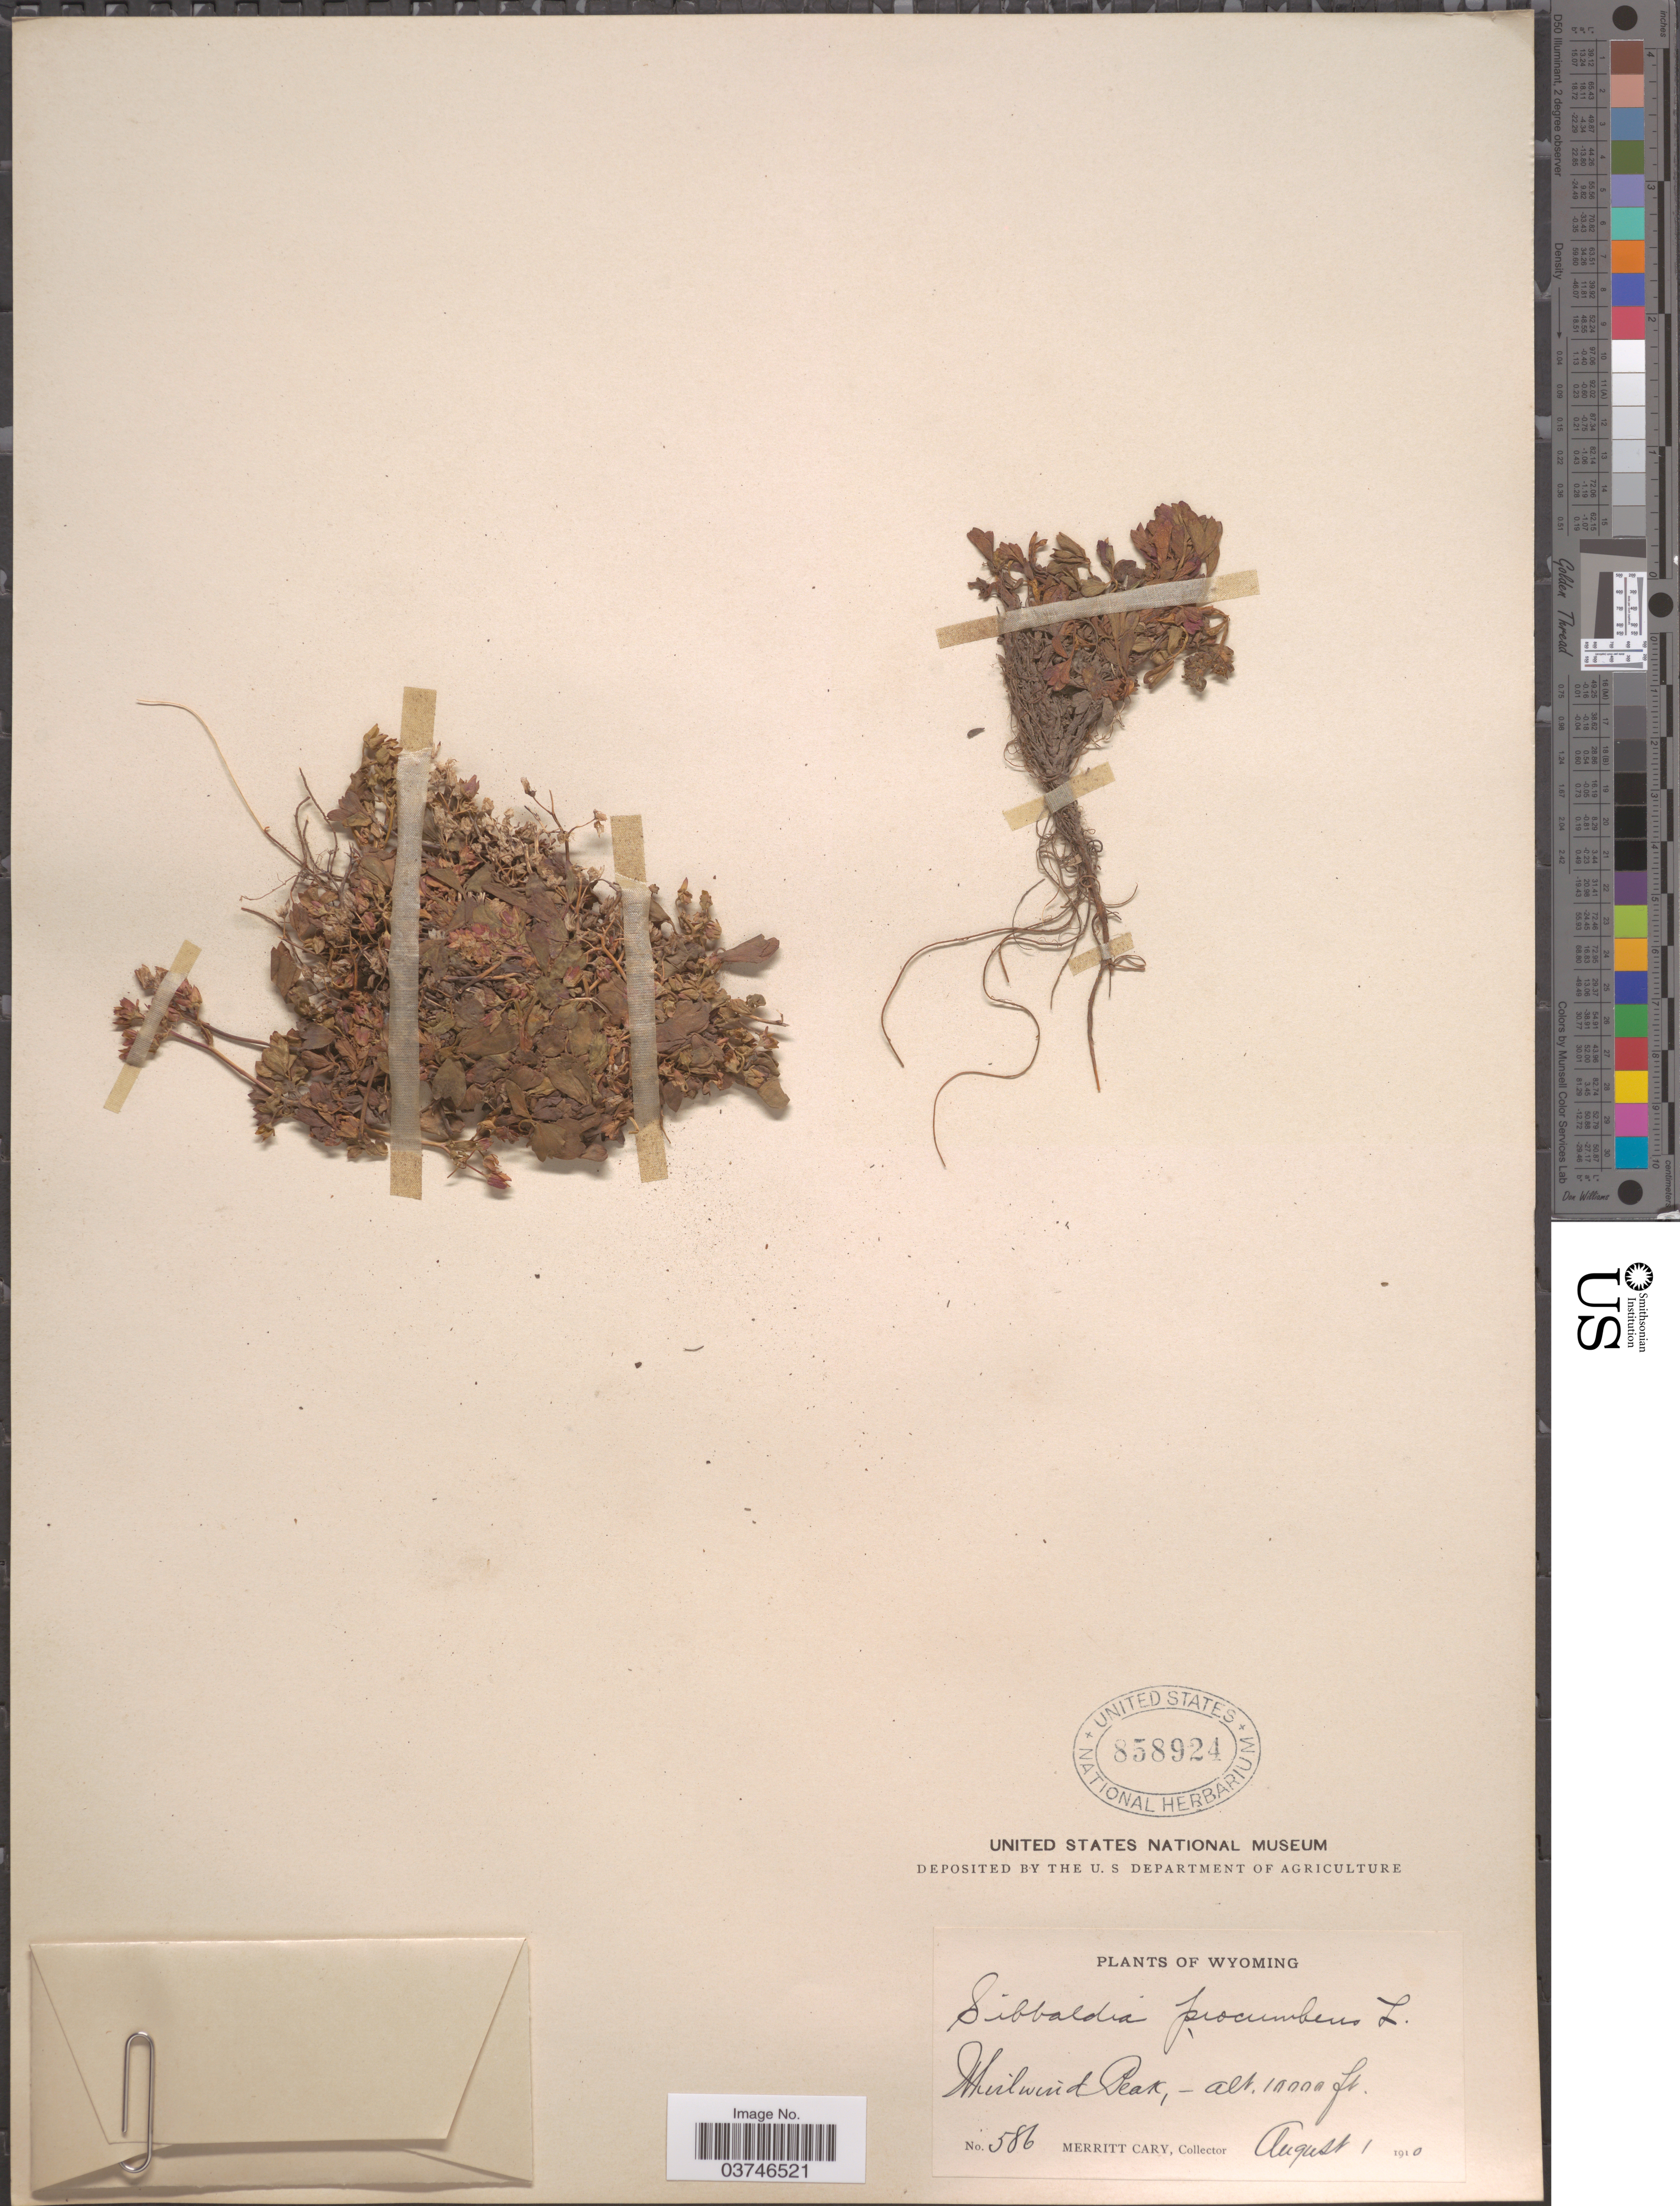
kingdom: Plantae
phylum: Tracheophyta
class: Magnoliopsida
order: Rosales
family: Rosaceae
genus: Sibbaldia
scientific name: Sibbaldia procumbens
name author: L.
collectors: M. Cary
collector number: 586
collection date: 1910-08-01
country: United States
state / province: Wyoming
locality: Whirlwind Peak.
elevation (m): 3048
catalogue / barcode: US 858924